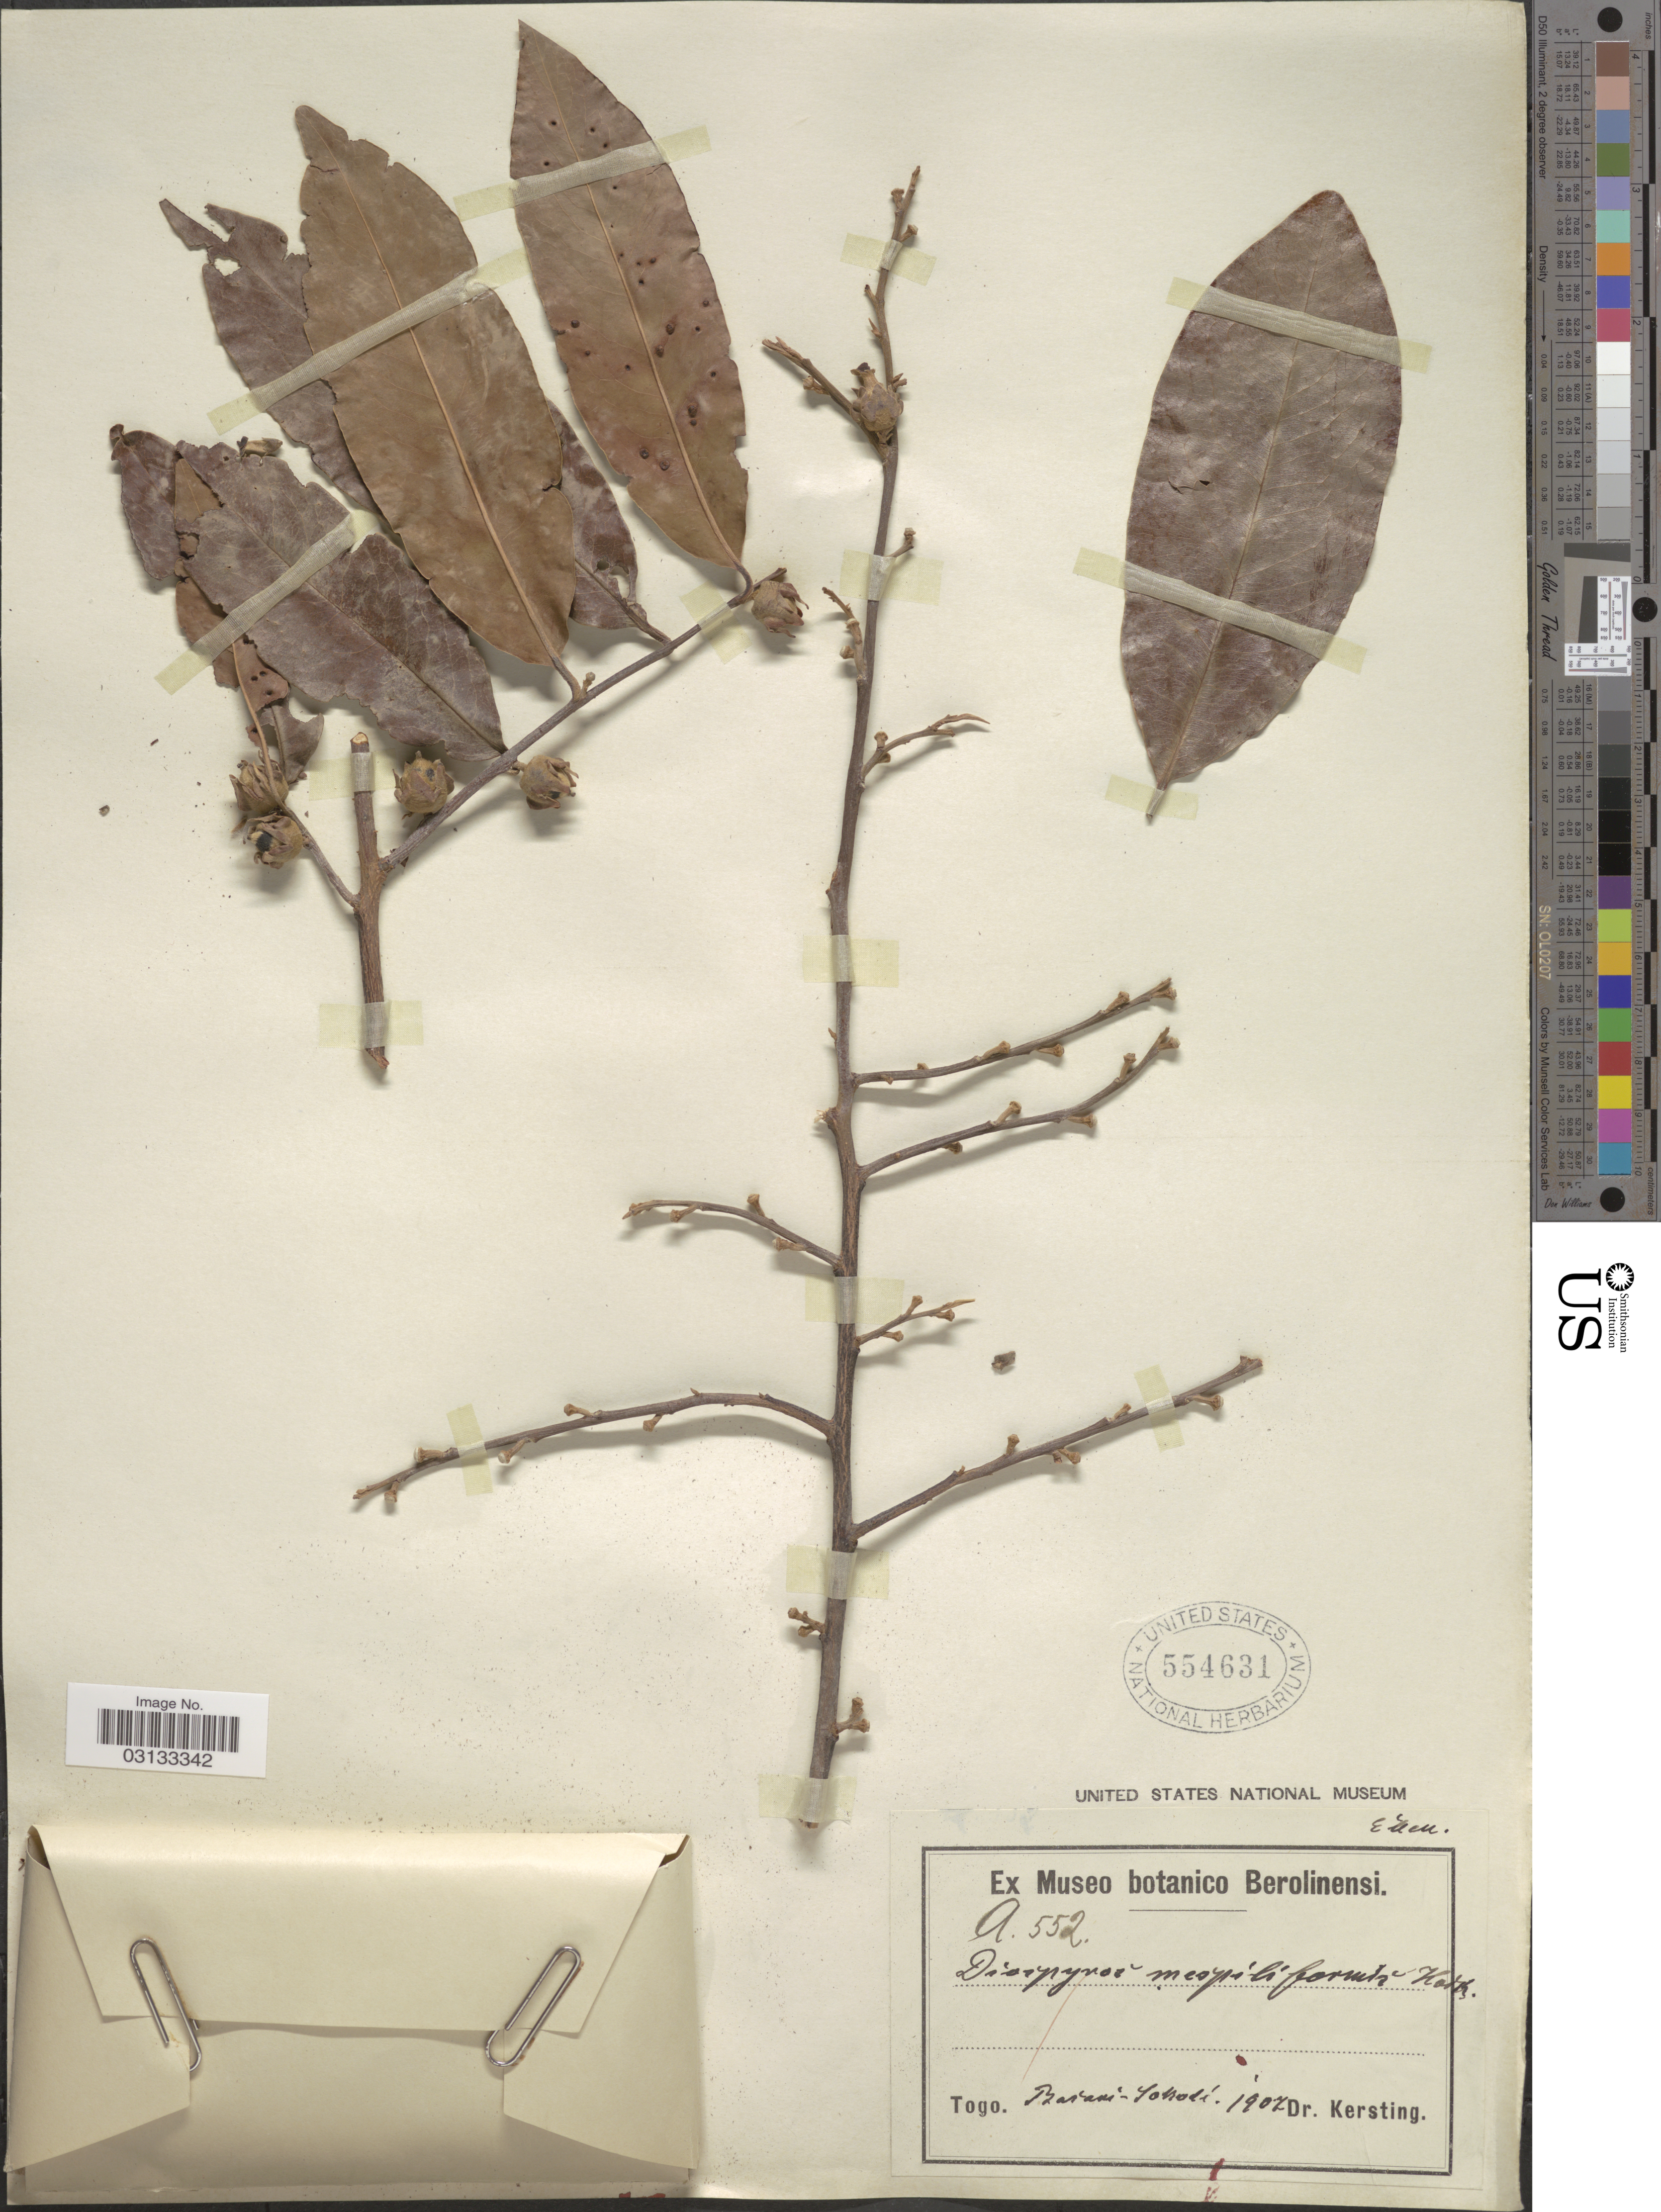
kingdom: Plantae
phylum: Tracheophyta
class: Magnoliopsida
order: Ericales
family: Ebenaceae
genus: Diospyros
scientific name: Diospyros mespiliformis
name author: Hochst. ex A. DC.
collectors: -. Kersting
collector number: A552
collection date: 1907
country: Togo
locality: Togo. Barani - Sokodi [interpreted].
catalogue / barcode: US 554631